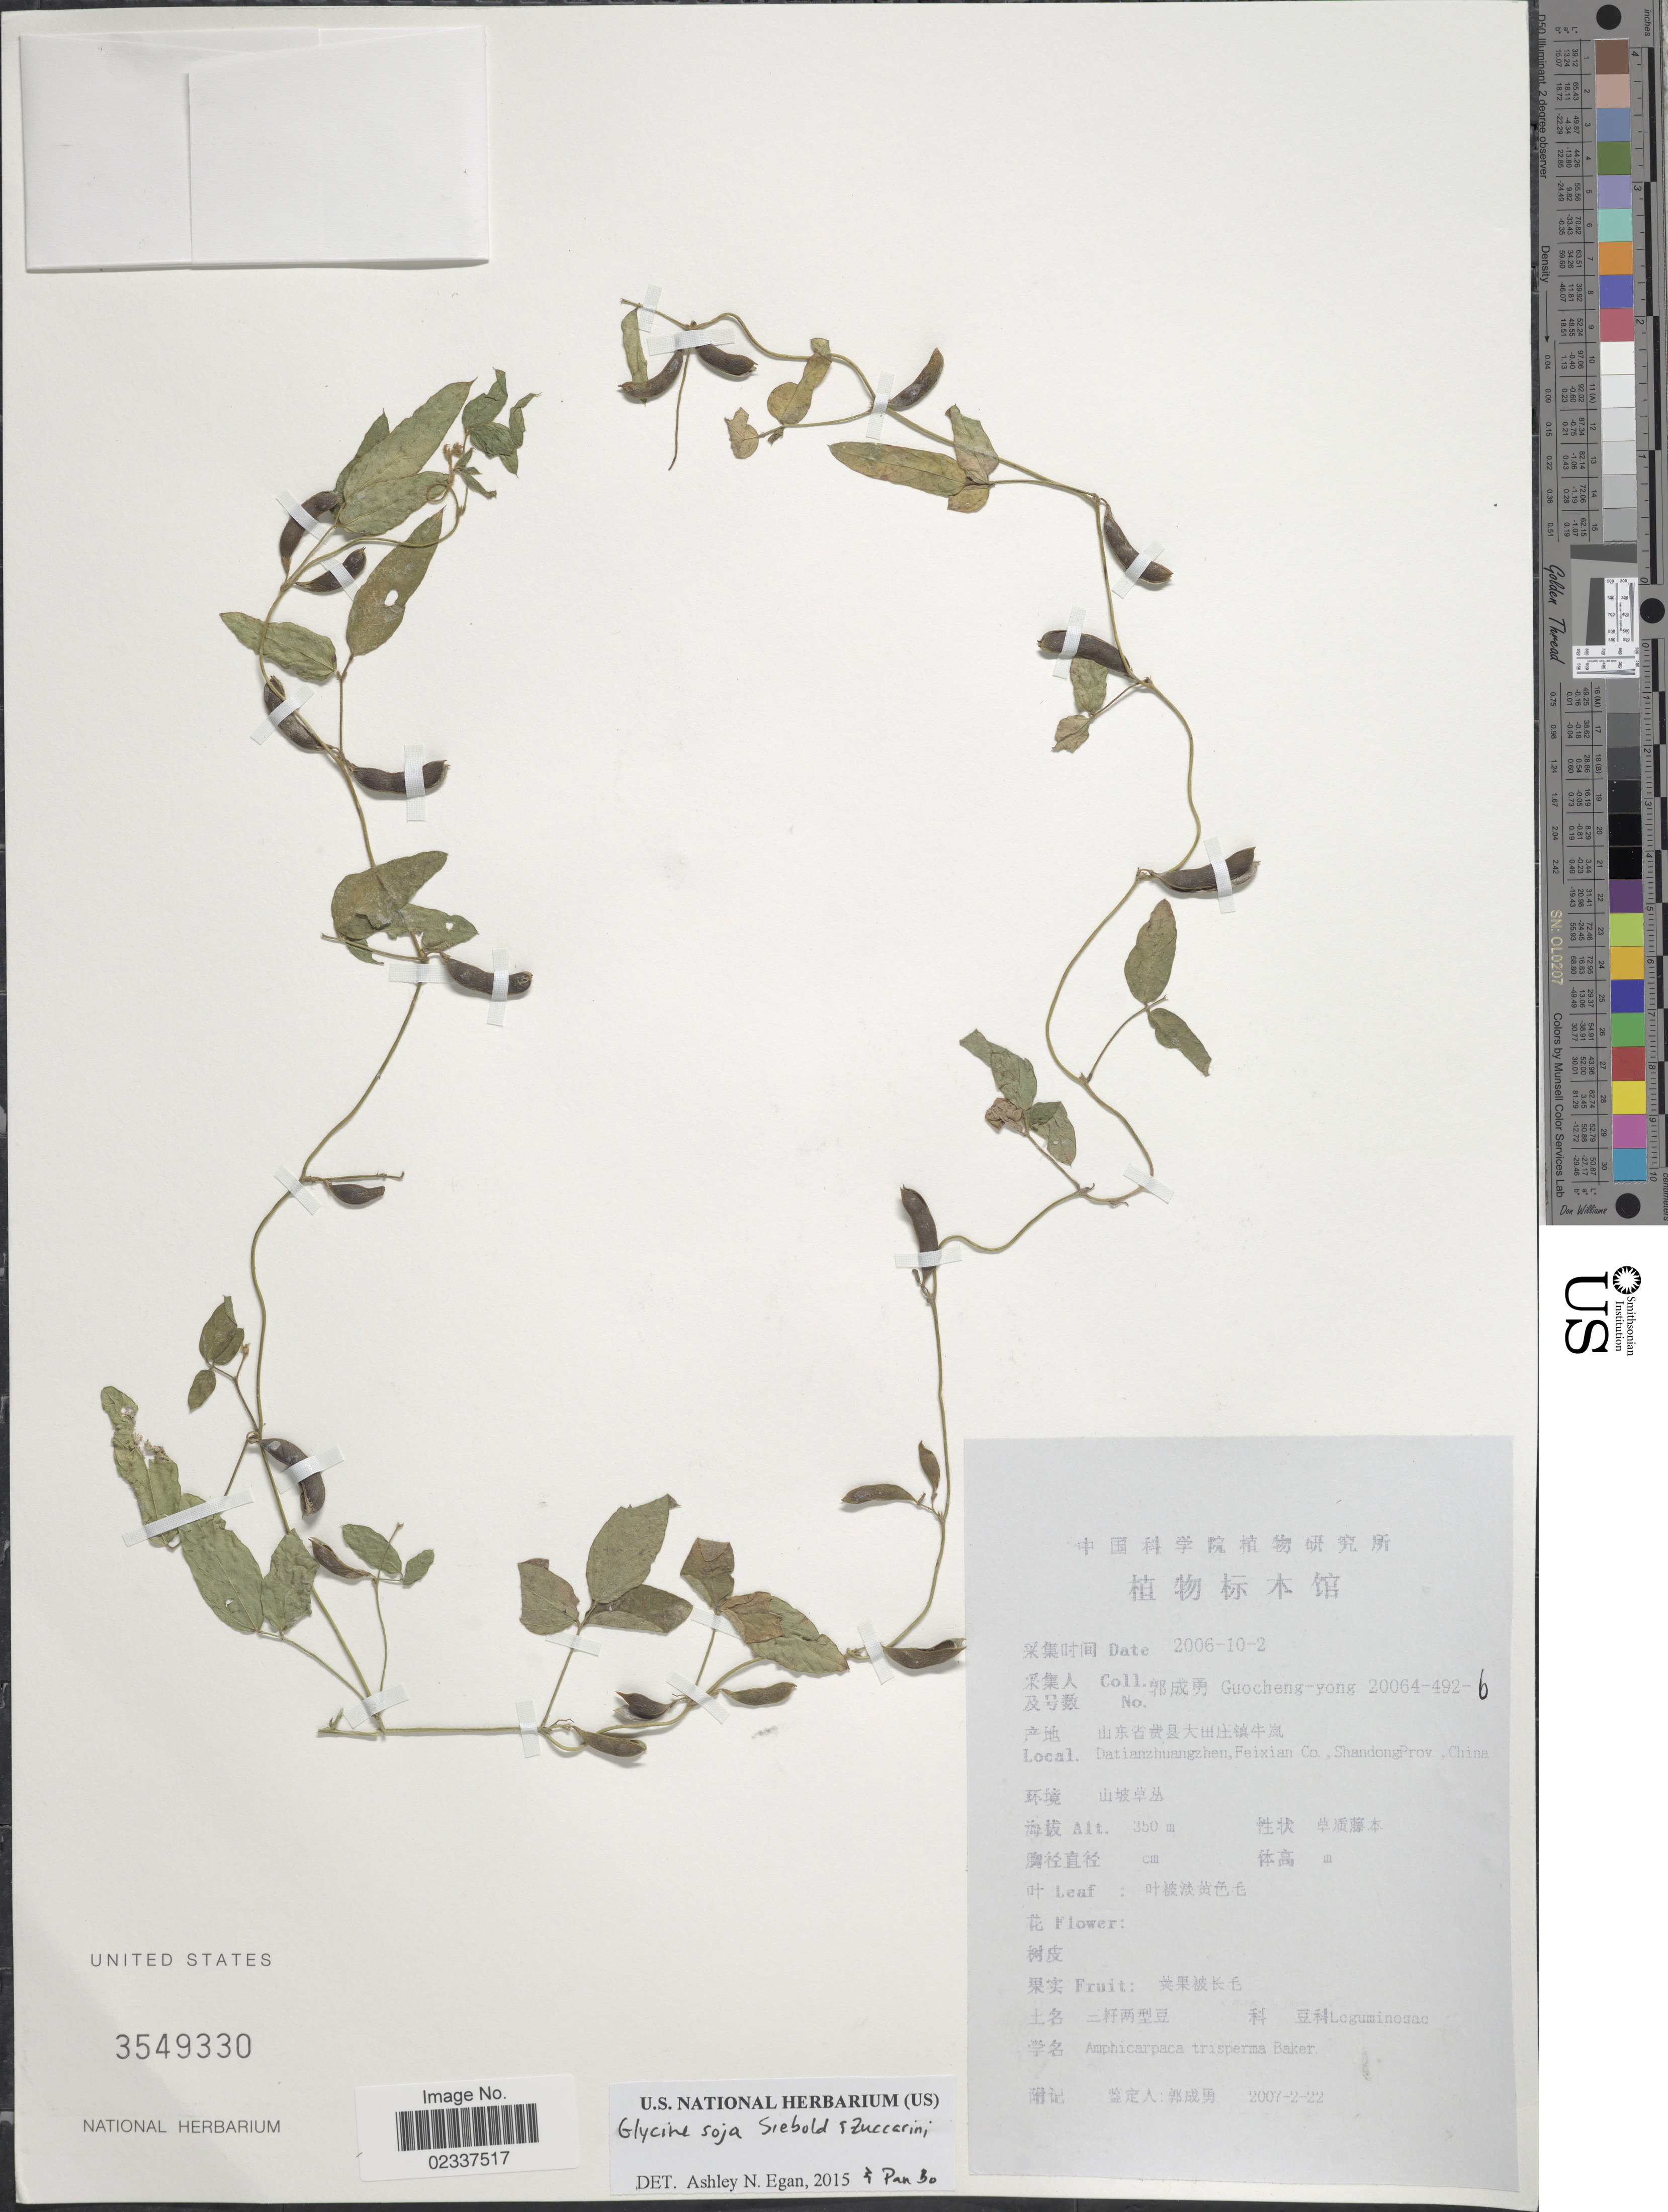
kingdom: Plantae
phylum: Tracheophyta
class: Magnoliopsida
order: Fabales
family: Fabaceae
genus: Glycine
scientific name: Glycine soja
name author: Siebold & Zucc.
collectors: Guo cheng-yong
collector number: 20064-492-6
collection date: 2006-10-02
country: China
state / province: Shandong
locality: Datianzhuangzhen, Feixian Co.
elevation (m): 350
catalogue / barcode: US 3549330